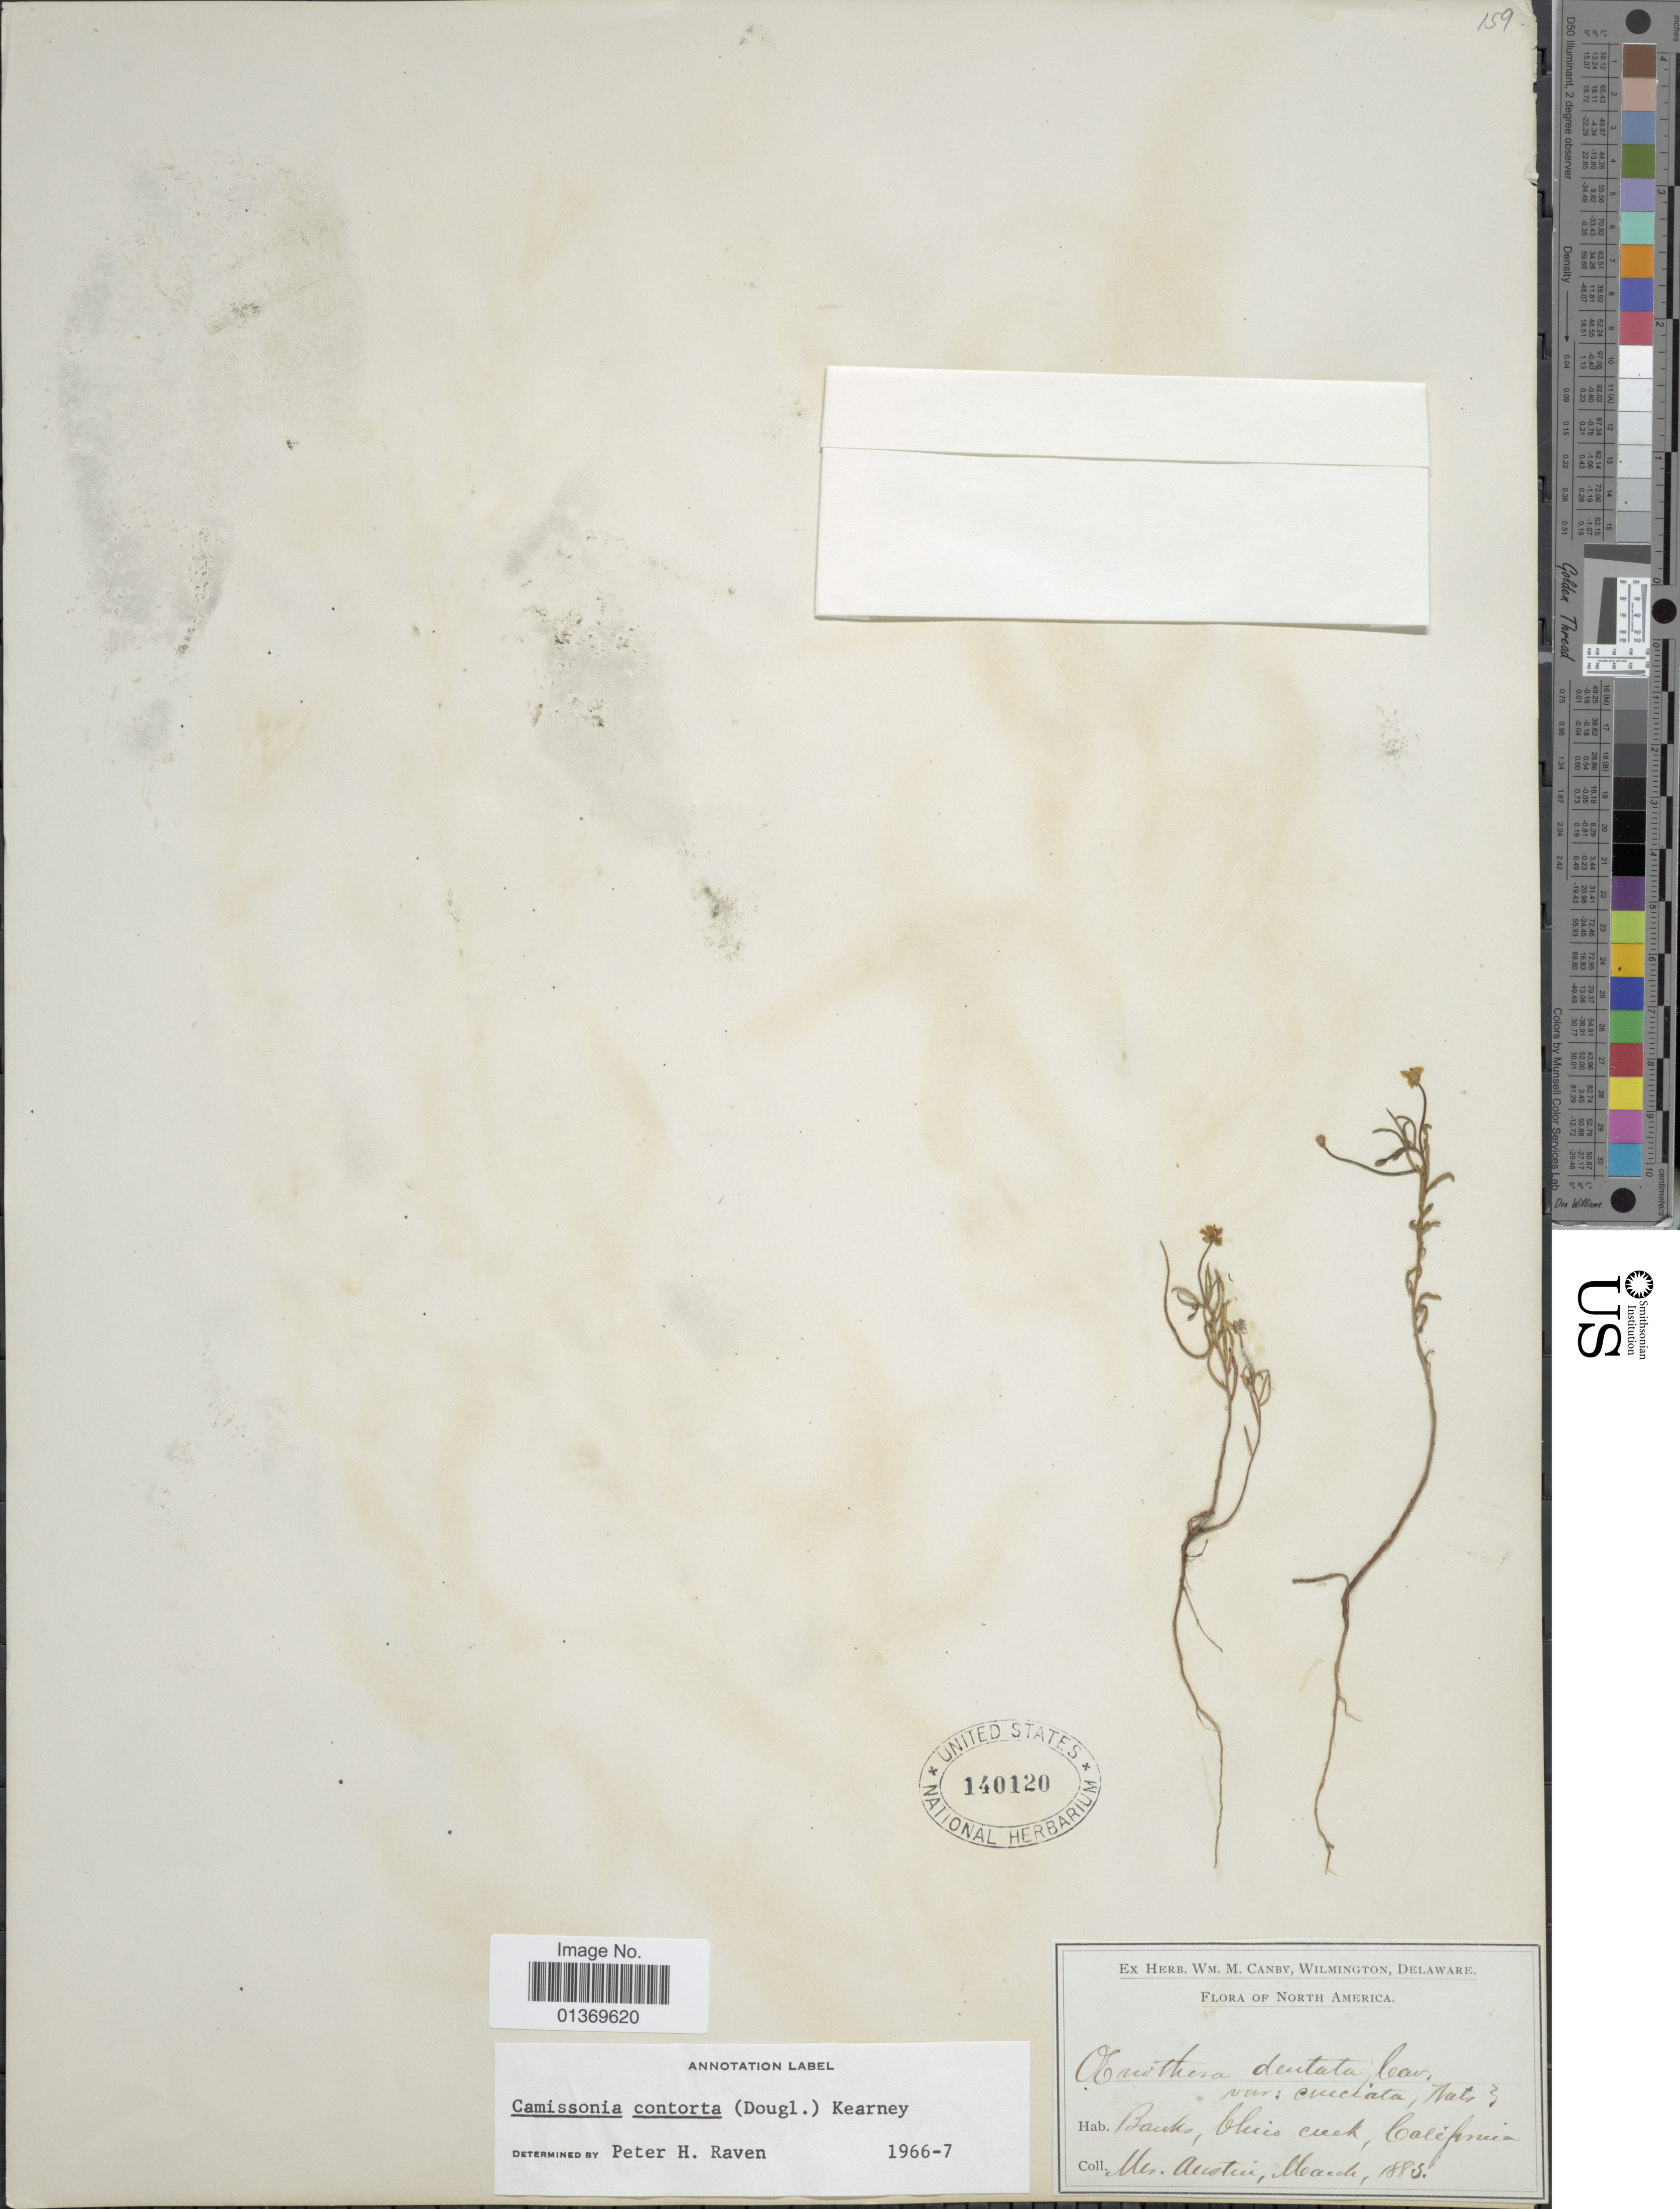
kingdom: Plantae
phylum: Tracheophyta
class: Magnoliopsida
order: Myrtales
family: Onagraceae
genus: Camissonia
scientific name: Camissonia contorta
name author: (Douglas) Kearney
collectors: -. Austin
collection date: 1883-03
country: United States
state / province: California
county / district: Butte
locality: Banks, Chico Creek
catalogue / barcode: US 140120